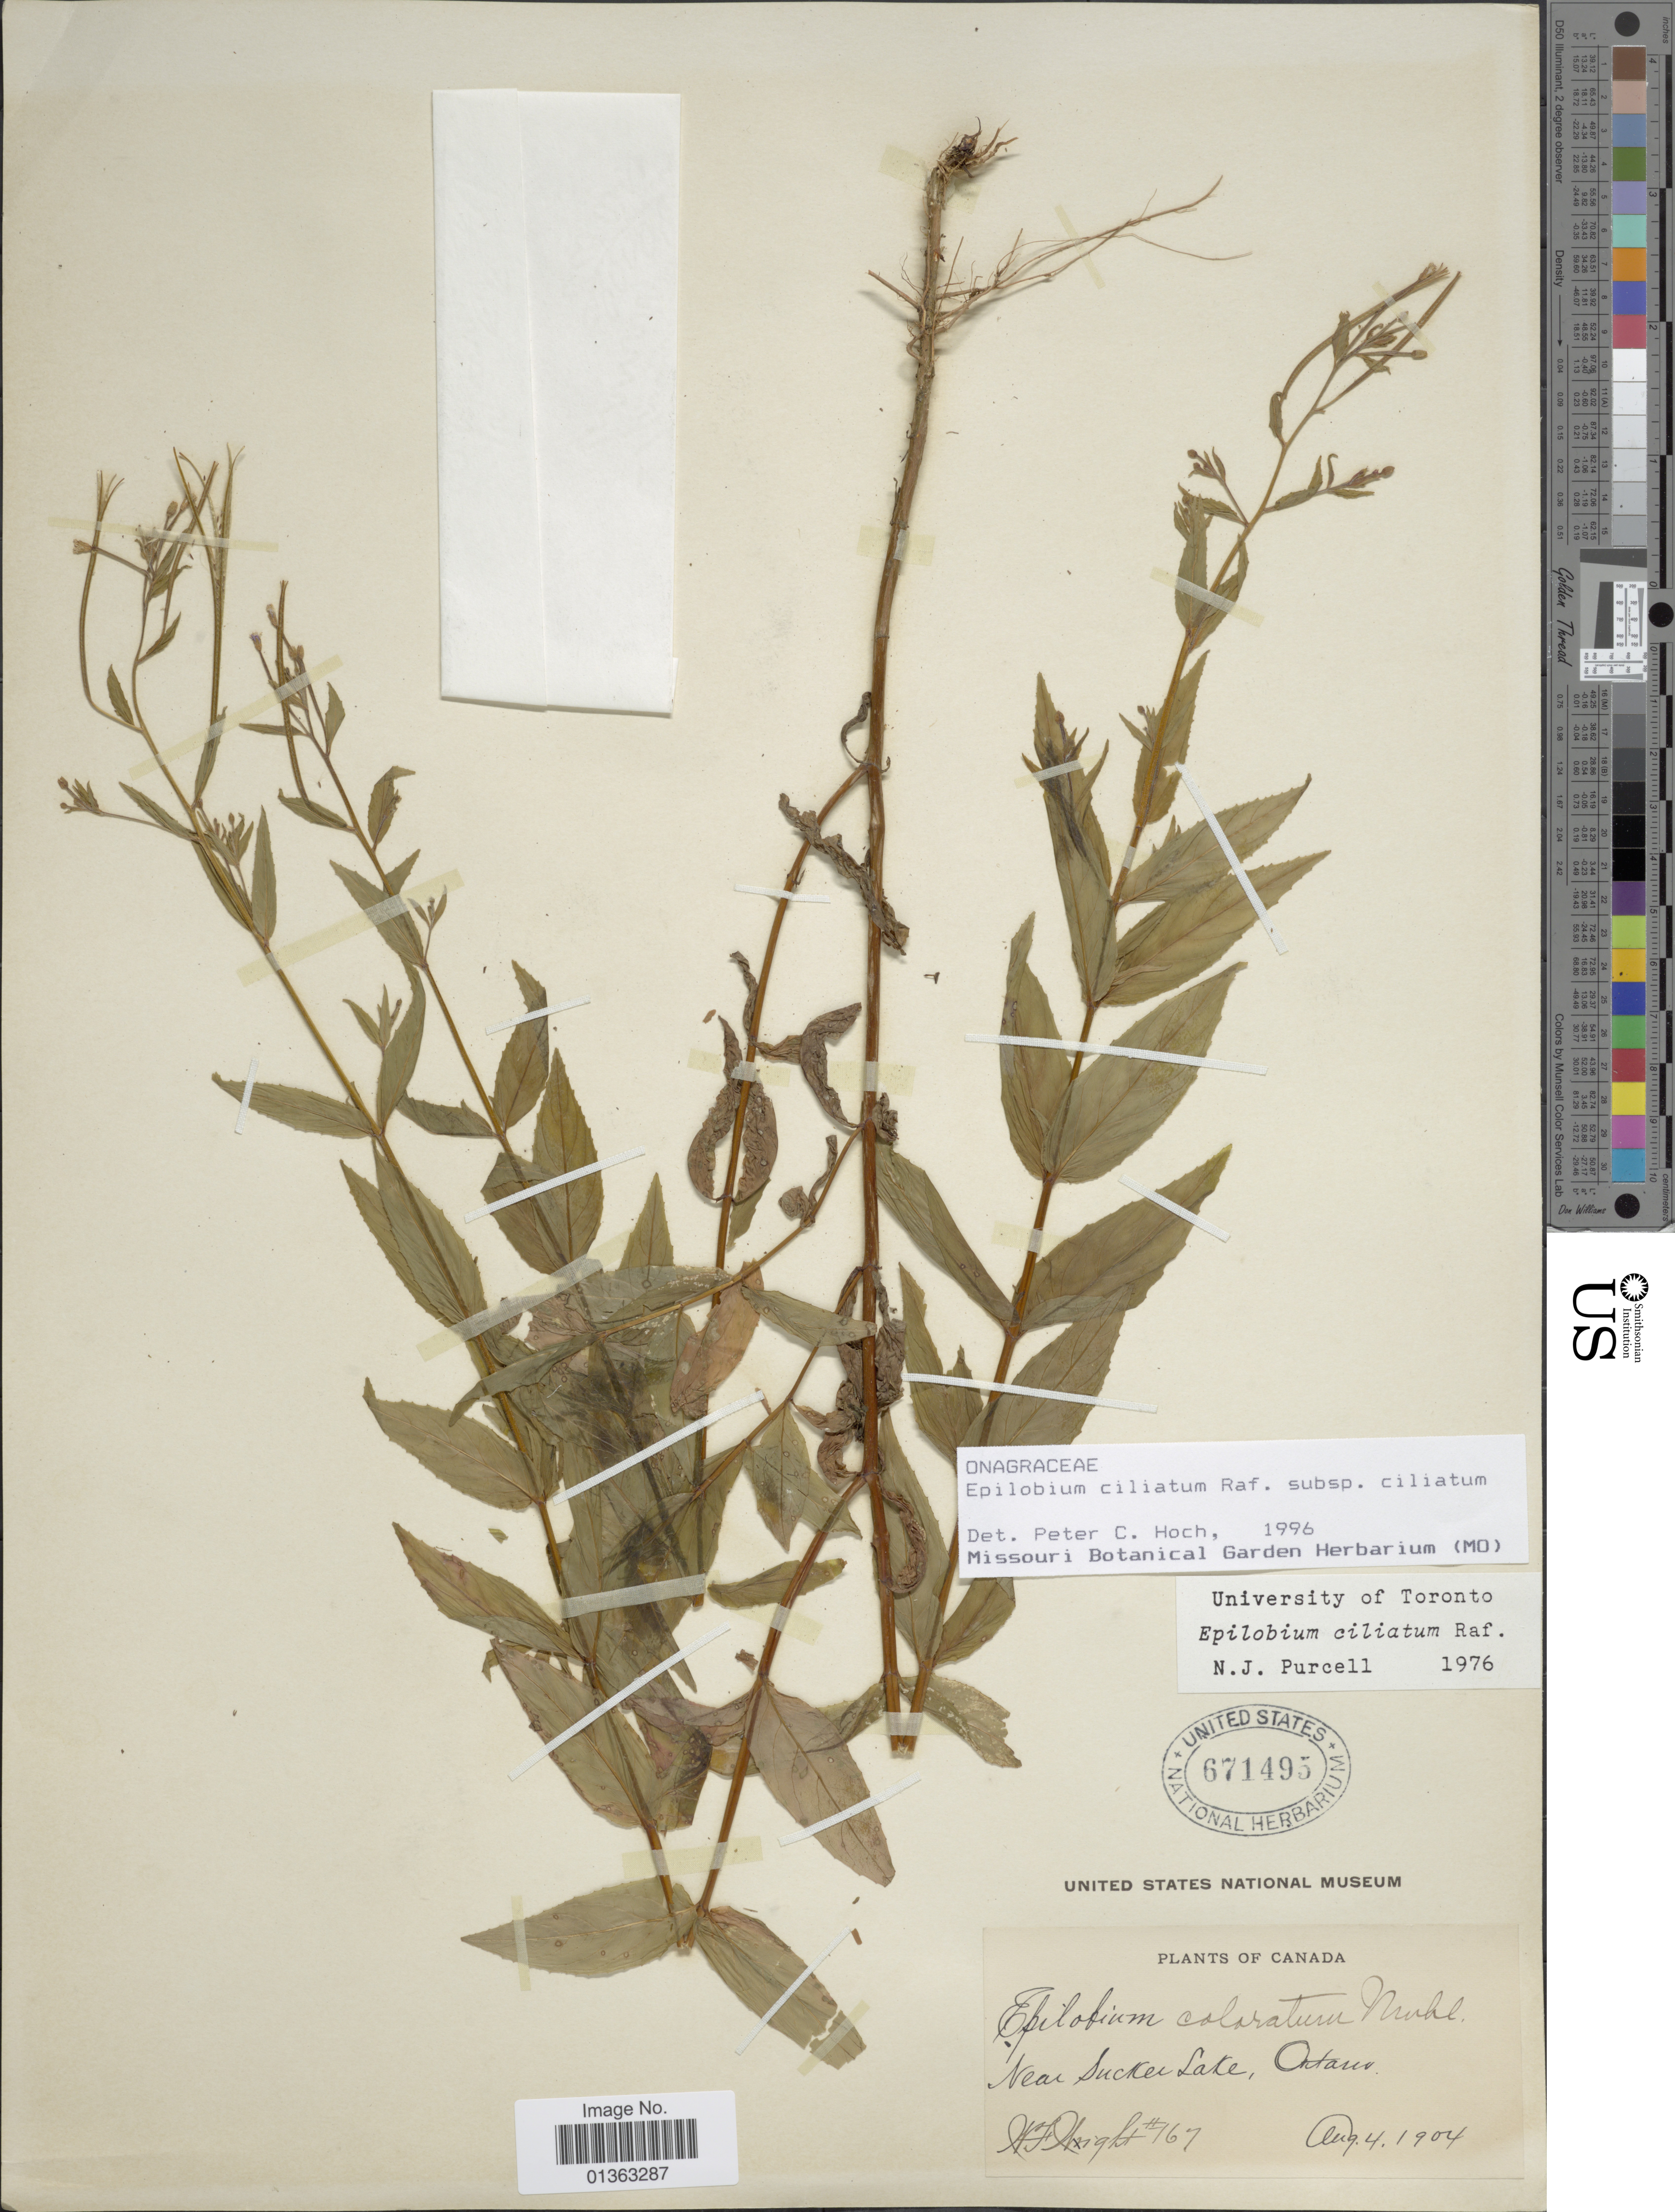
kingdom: Plantae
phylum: Tracheophyta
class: Magnoliopsida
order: Myrtales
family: Onagraceae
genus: Epilobium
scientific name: Epilobium ciliatum subsp. ciliatum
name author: Raf.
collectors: W. F. Wright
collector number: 167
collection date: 1904-08-04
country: Canada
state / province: Ontario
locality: Near Sucker Lake.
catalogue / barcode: US 671495